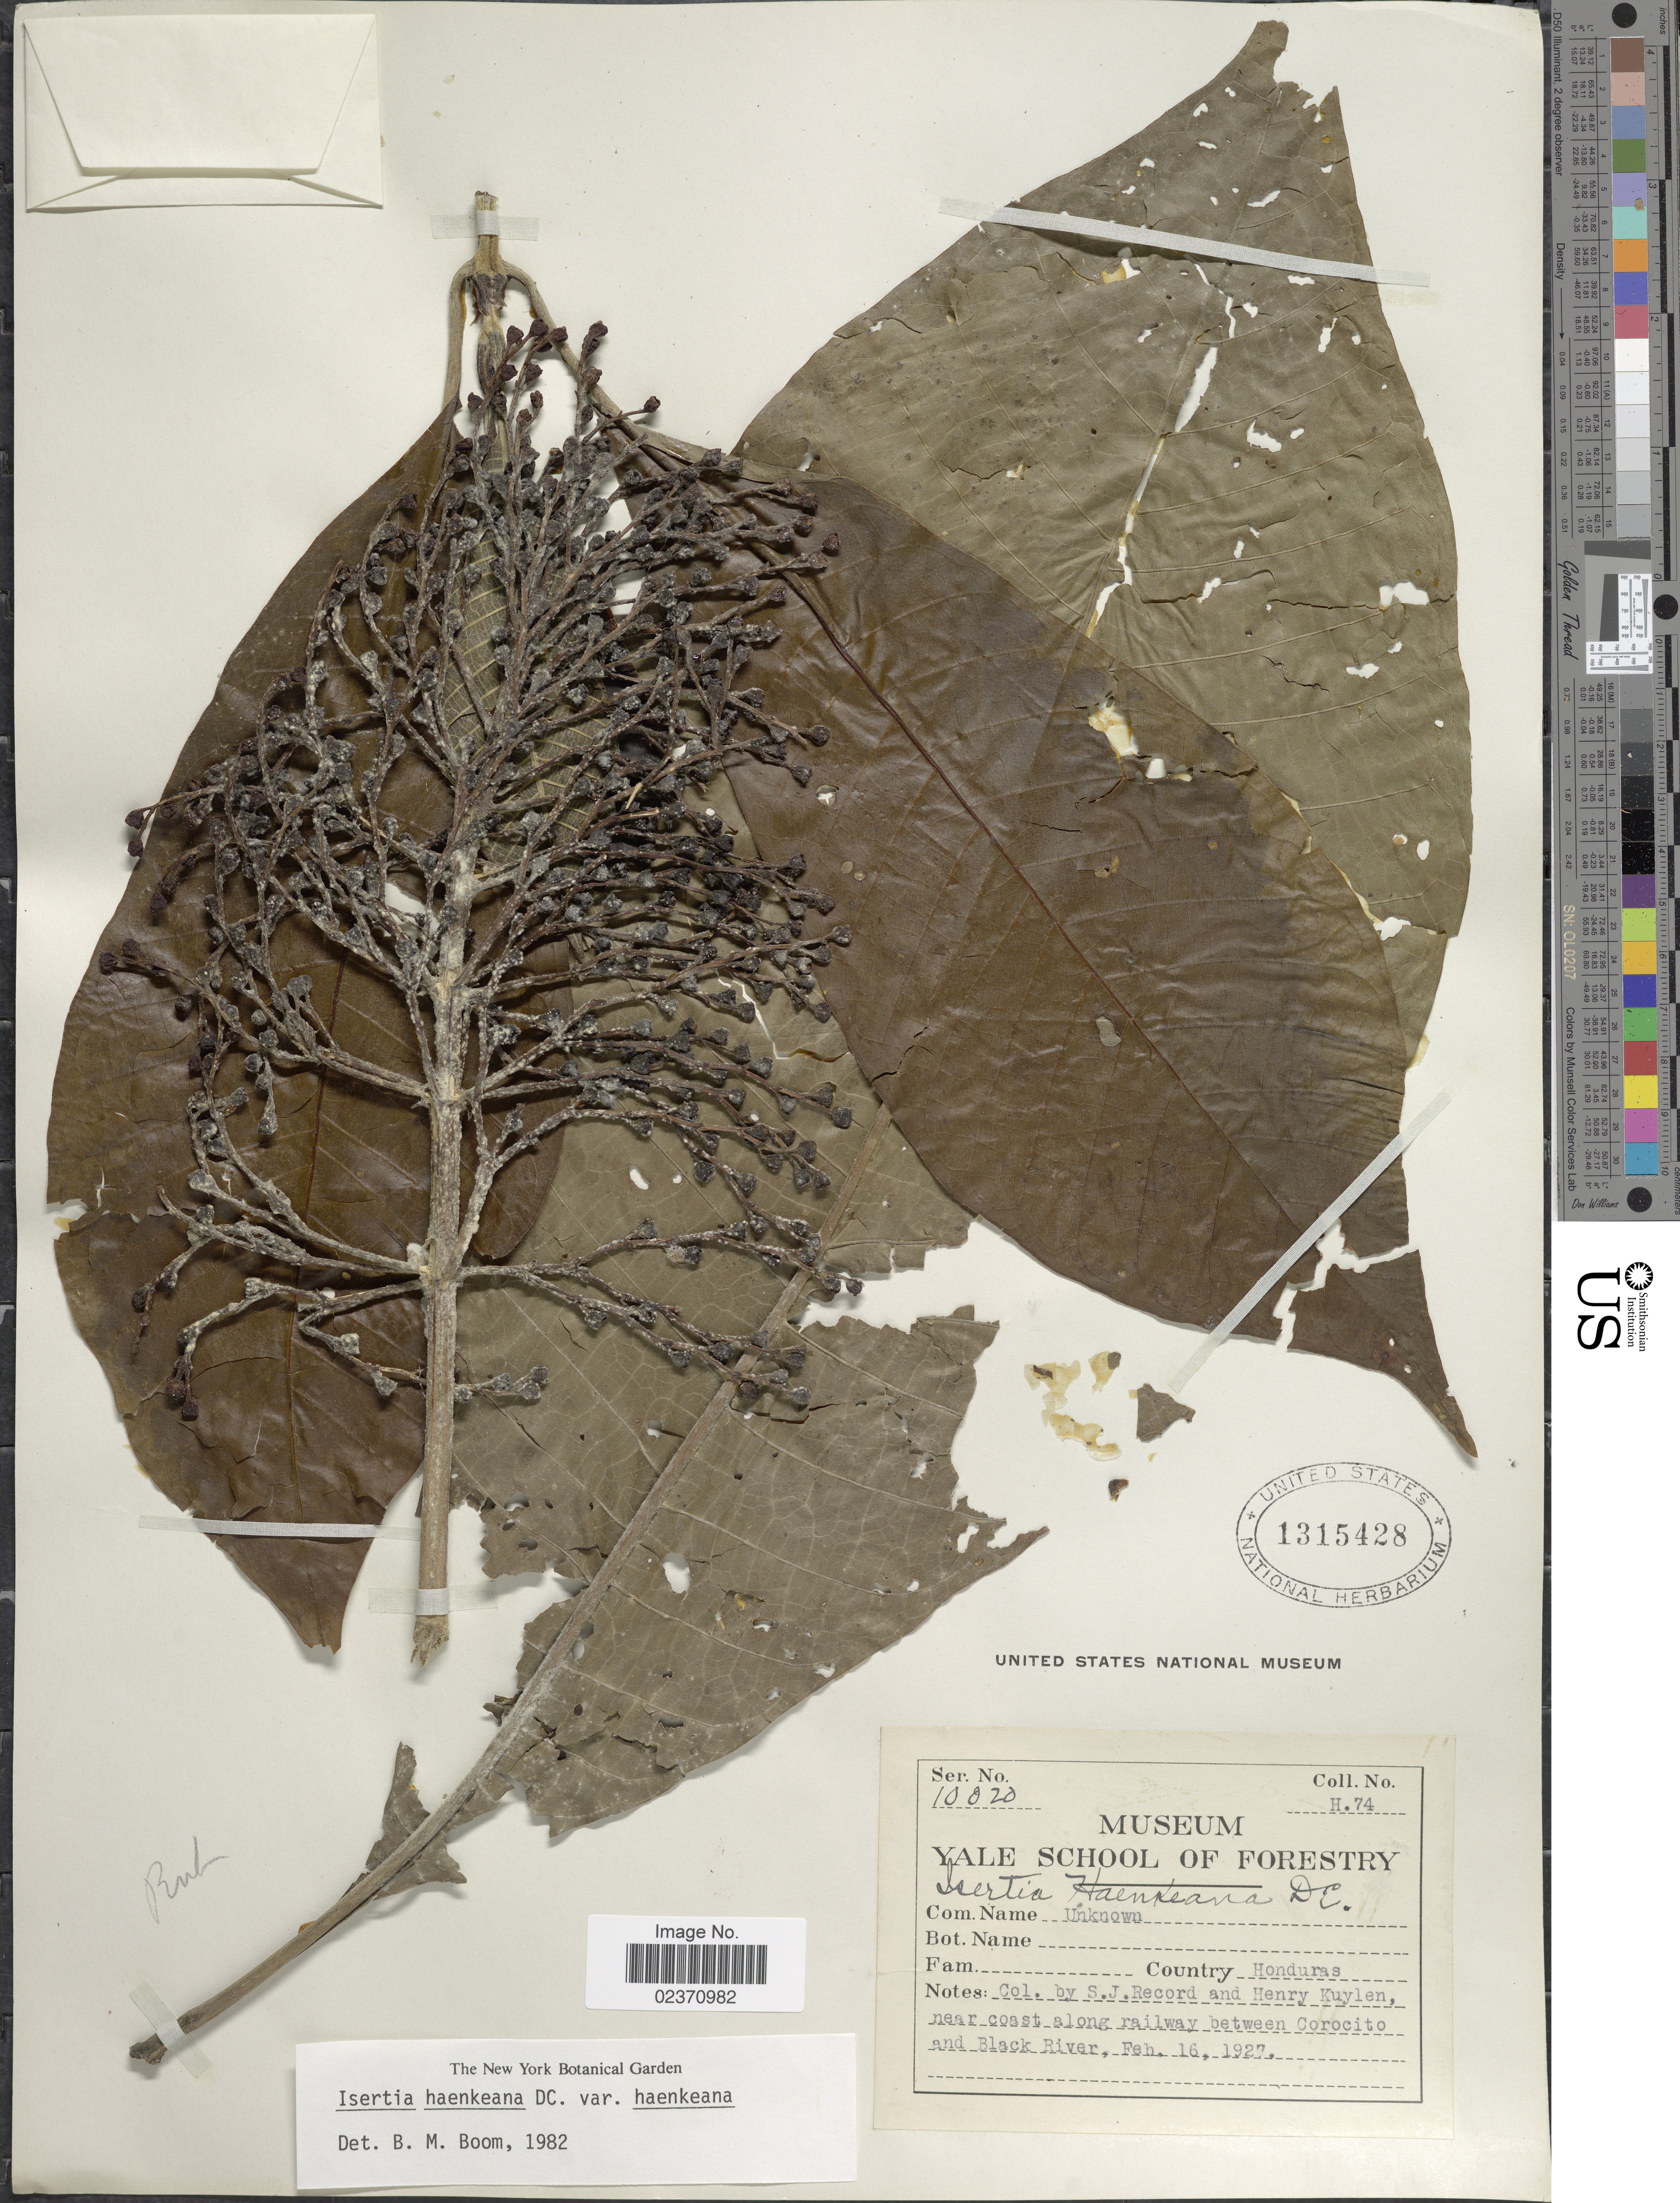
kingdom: Plantae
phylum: Tracheophyta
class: Magnoliopsida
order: Gentianales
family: Rubiaceae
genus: Isertia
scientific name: Isertia haenkeana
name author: DC.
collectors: S. J. Record & H. Kuylen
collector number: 10020/H74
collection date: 1927-02-16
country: Honduras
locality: Near coast along railway between Corocito and Black River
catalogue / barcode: US 1315428